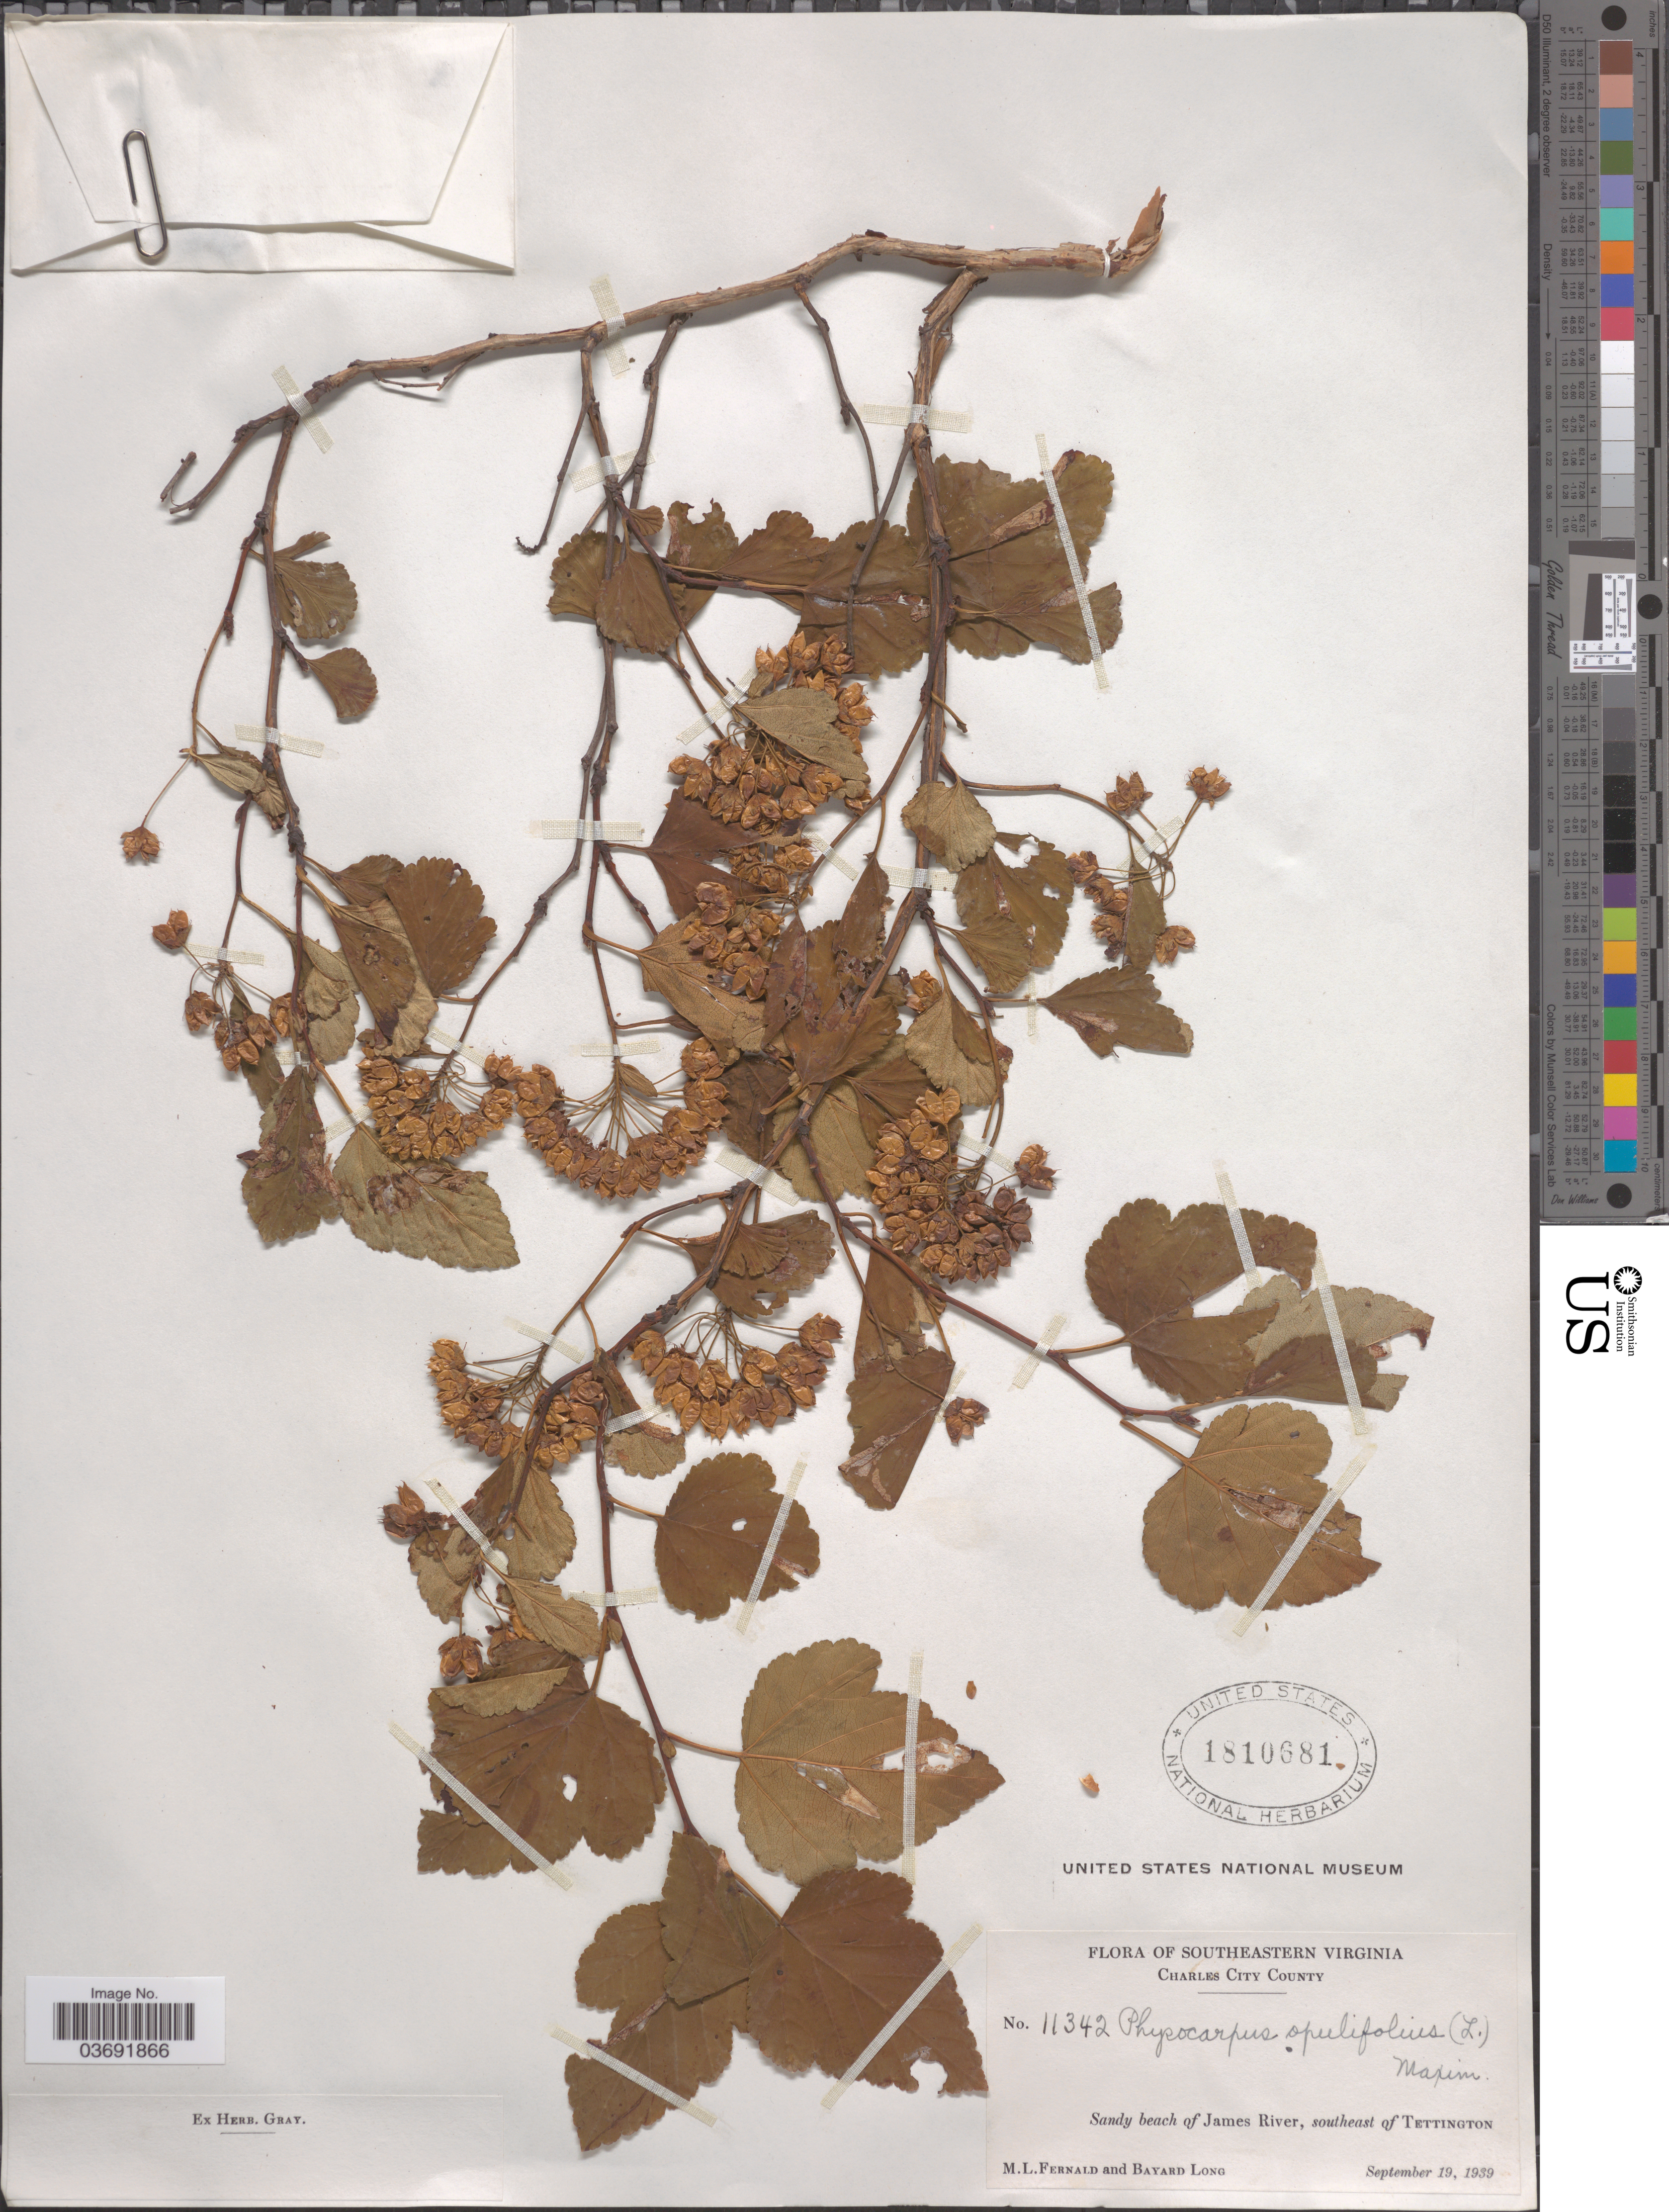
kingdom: Plantae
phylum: Tracheophyta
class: Magnoliopsida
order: Rosales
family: Rosaceae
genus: Physocarpus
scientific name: Physocarpus opulifolius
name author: (L.) Maxim.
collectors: M. L. Fernald & B. Long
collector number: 11342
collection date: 1939-09-19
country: United States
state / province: Virginia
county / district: Charles City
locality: Southeastern Virginia. Charles City County. Sandy beach of James River, southeast of Tettington.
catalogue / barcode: US 1810681